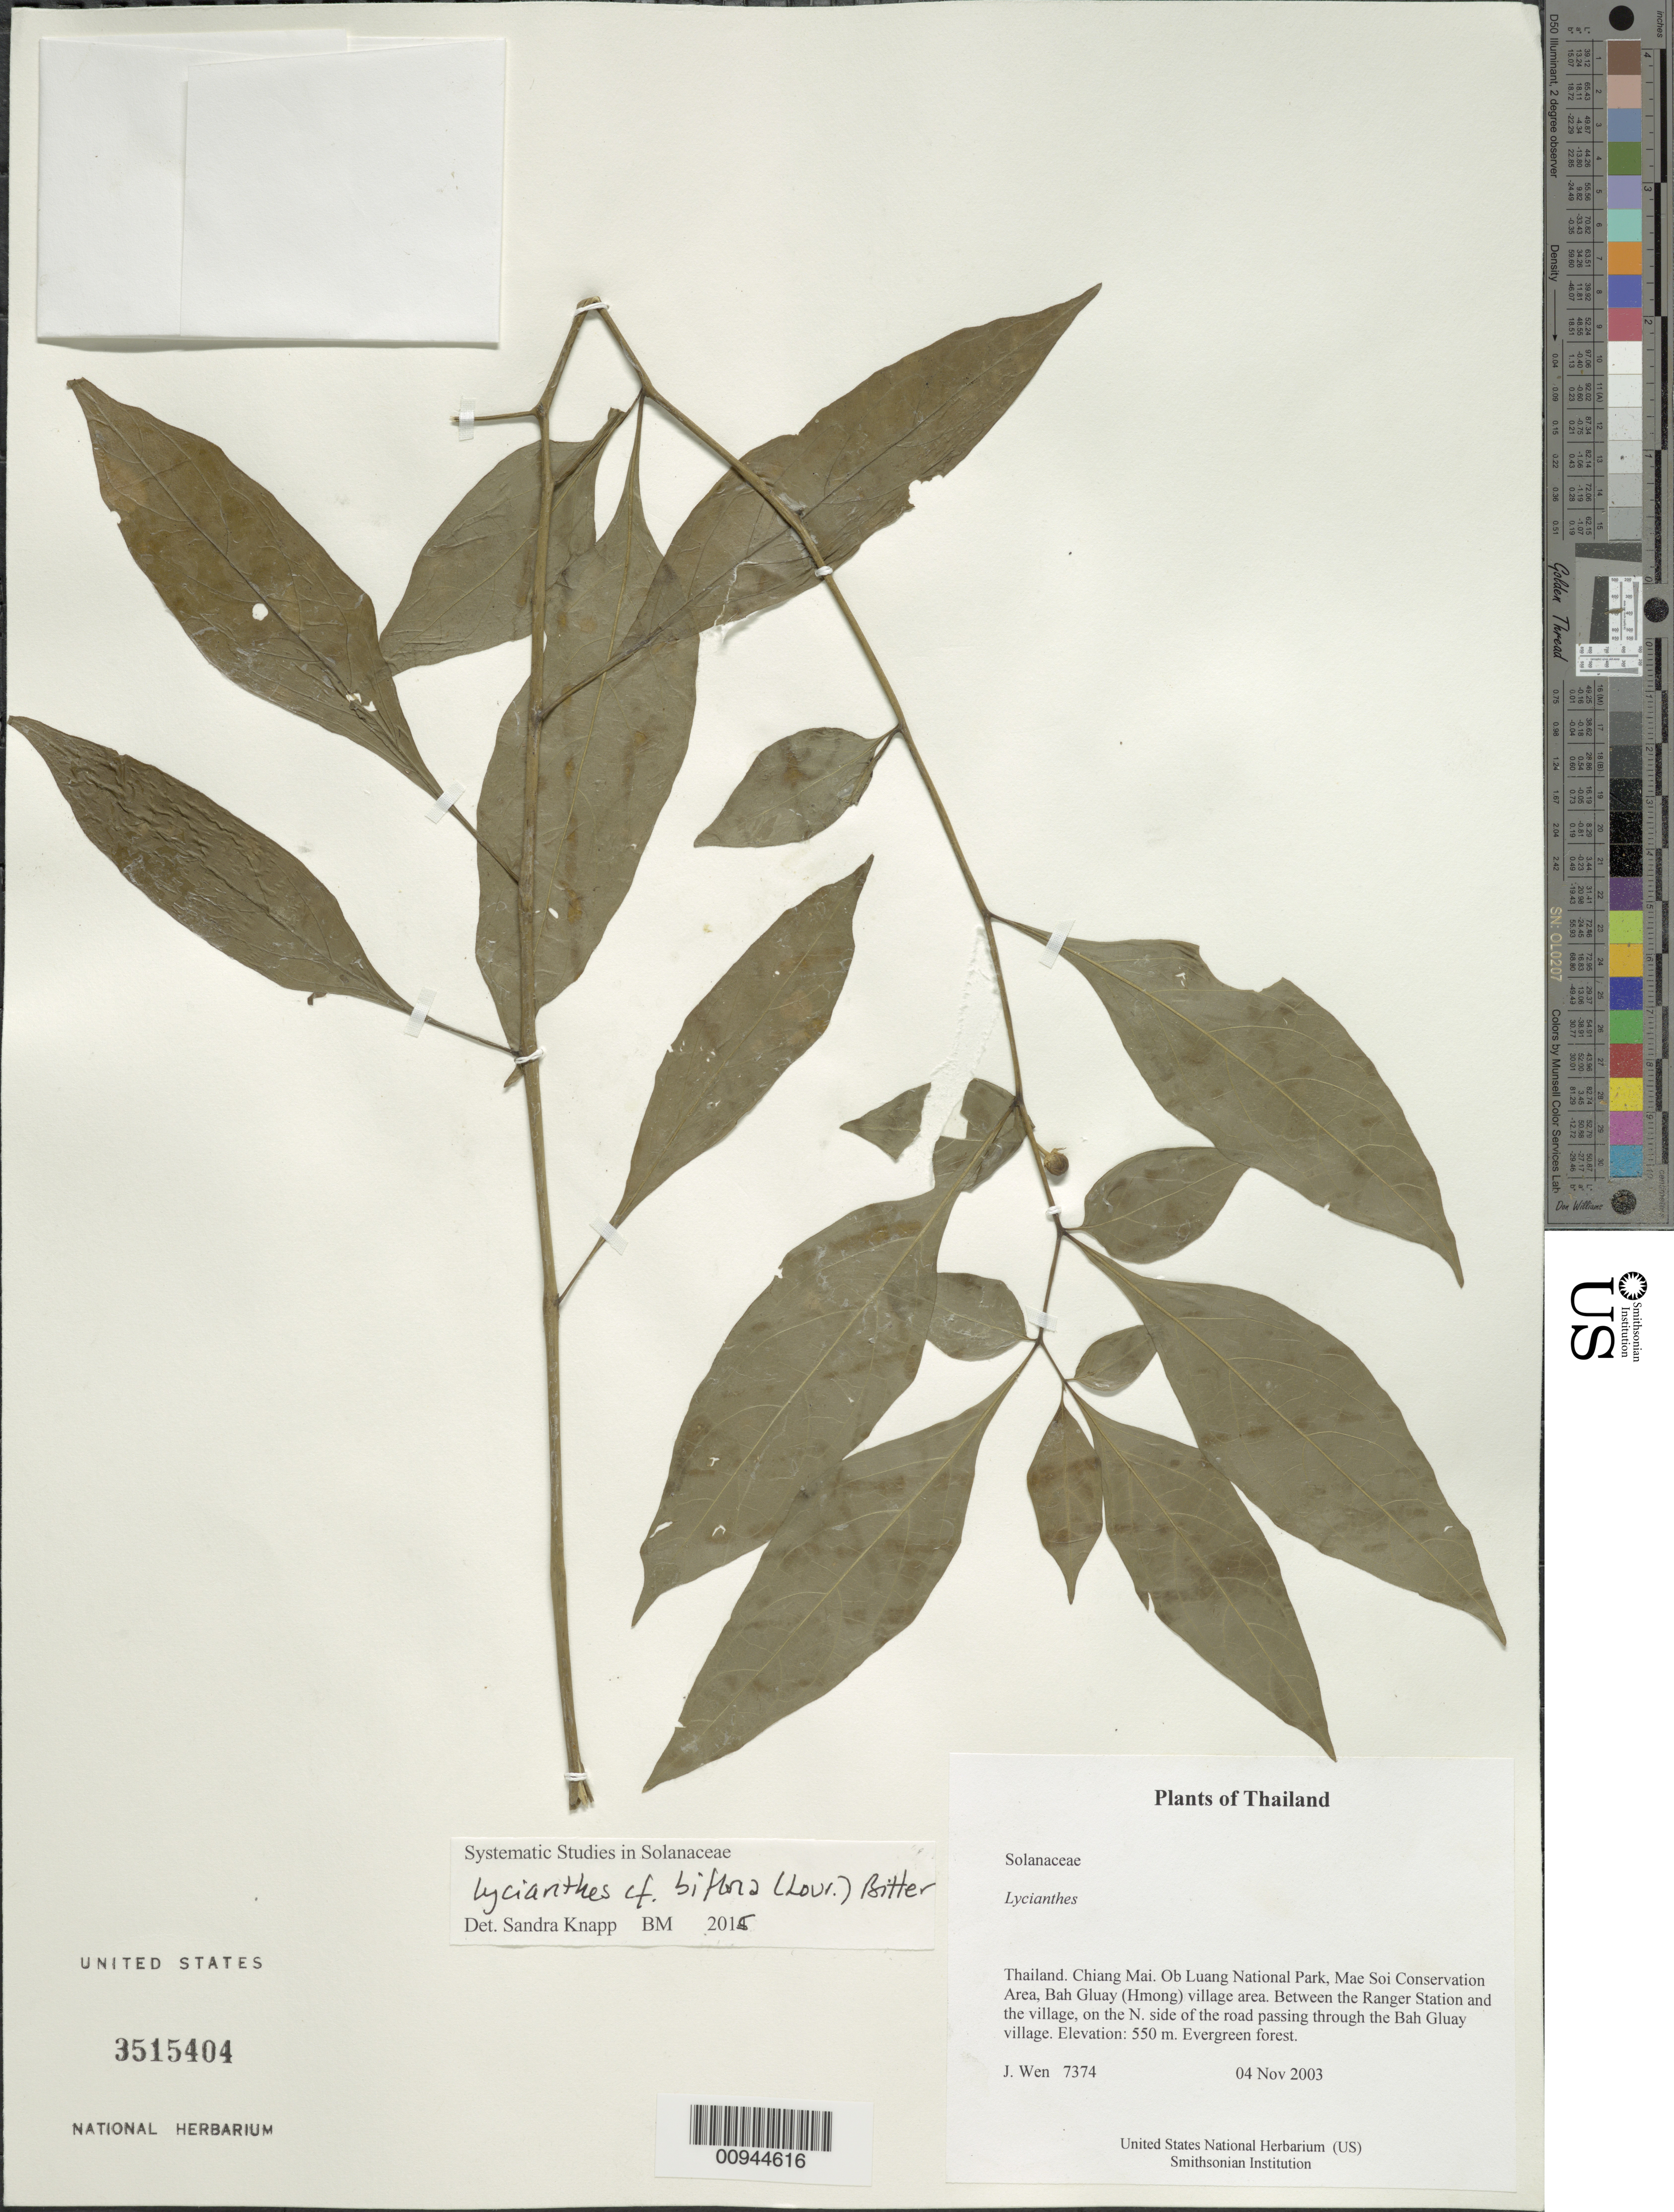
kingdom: Plantae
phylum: Tracheophyta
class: Magnoliopsida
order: Solanales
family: Solanaceae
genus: Lycianthes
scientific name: Lycianthes biflora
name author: (Lour.) Bitter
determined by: Knapp, S. D.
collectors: J. Wen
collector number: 7374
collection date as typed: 04 Nov 2003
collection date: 2003-11-04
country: Thailand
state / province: Chiang Mai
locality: Ob Luang National Park, Mae Soi Conservation Area, Bah Gluay (Hmong) village area. Between the Ranger Station and the village, on the N. side of the road passing through the Bah Gluay village.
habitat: Evergreen forest.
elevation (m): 550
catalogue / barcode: US 3515404